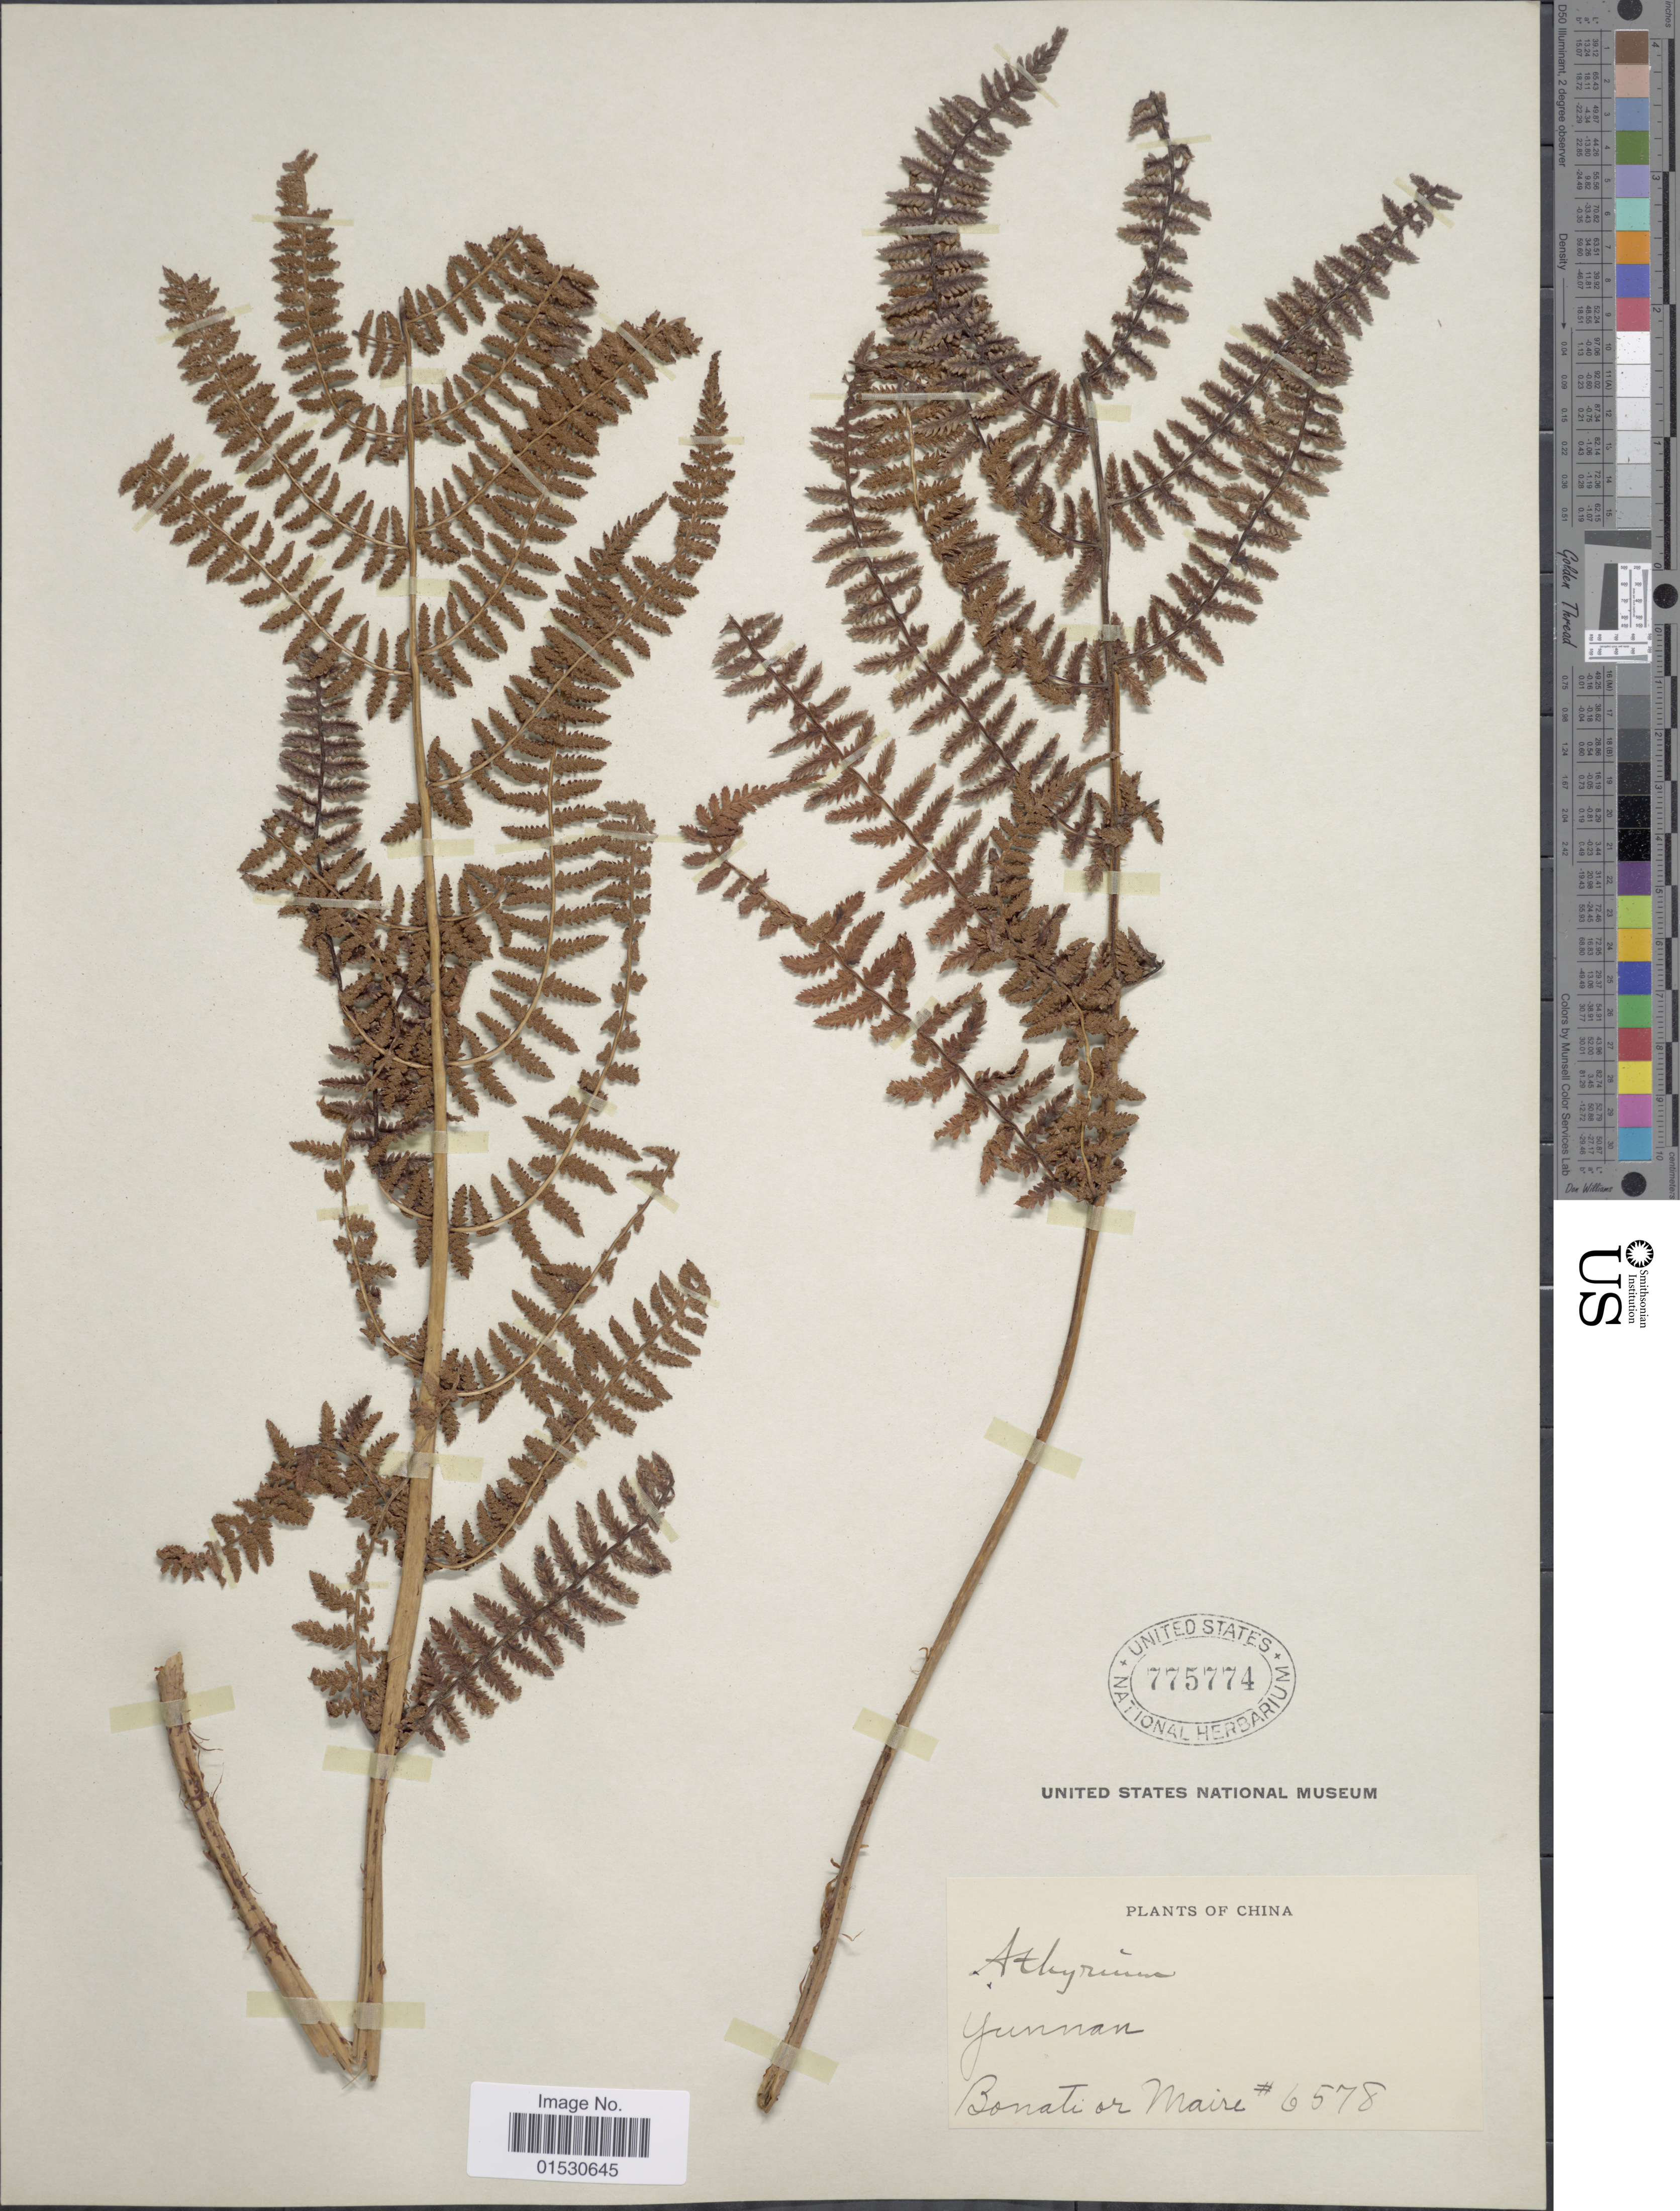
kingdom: Plantae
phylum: Tracheophyta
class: Polypodiopsida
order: Polypodiales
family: Athyriaceae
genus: Athyrium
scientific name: Athyrium filix-femina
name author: (L.) Roth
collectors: -. Bonati & Maire, --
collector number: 6578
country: China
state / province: Yunnan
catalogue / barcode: US 775774